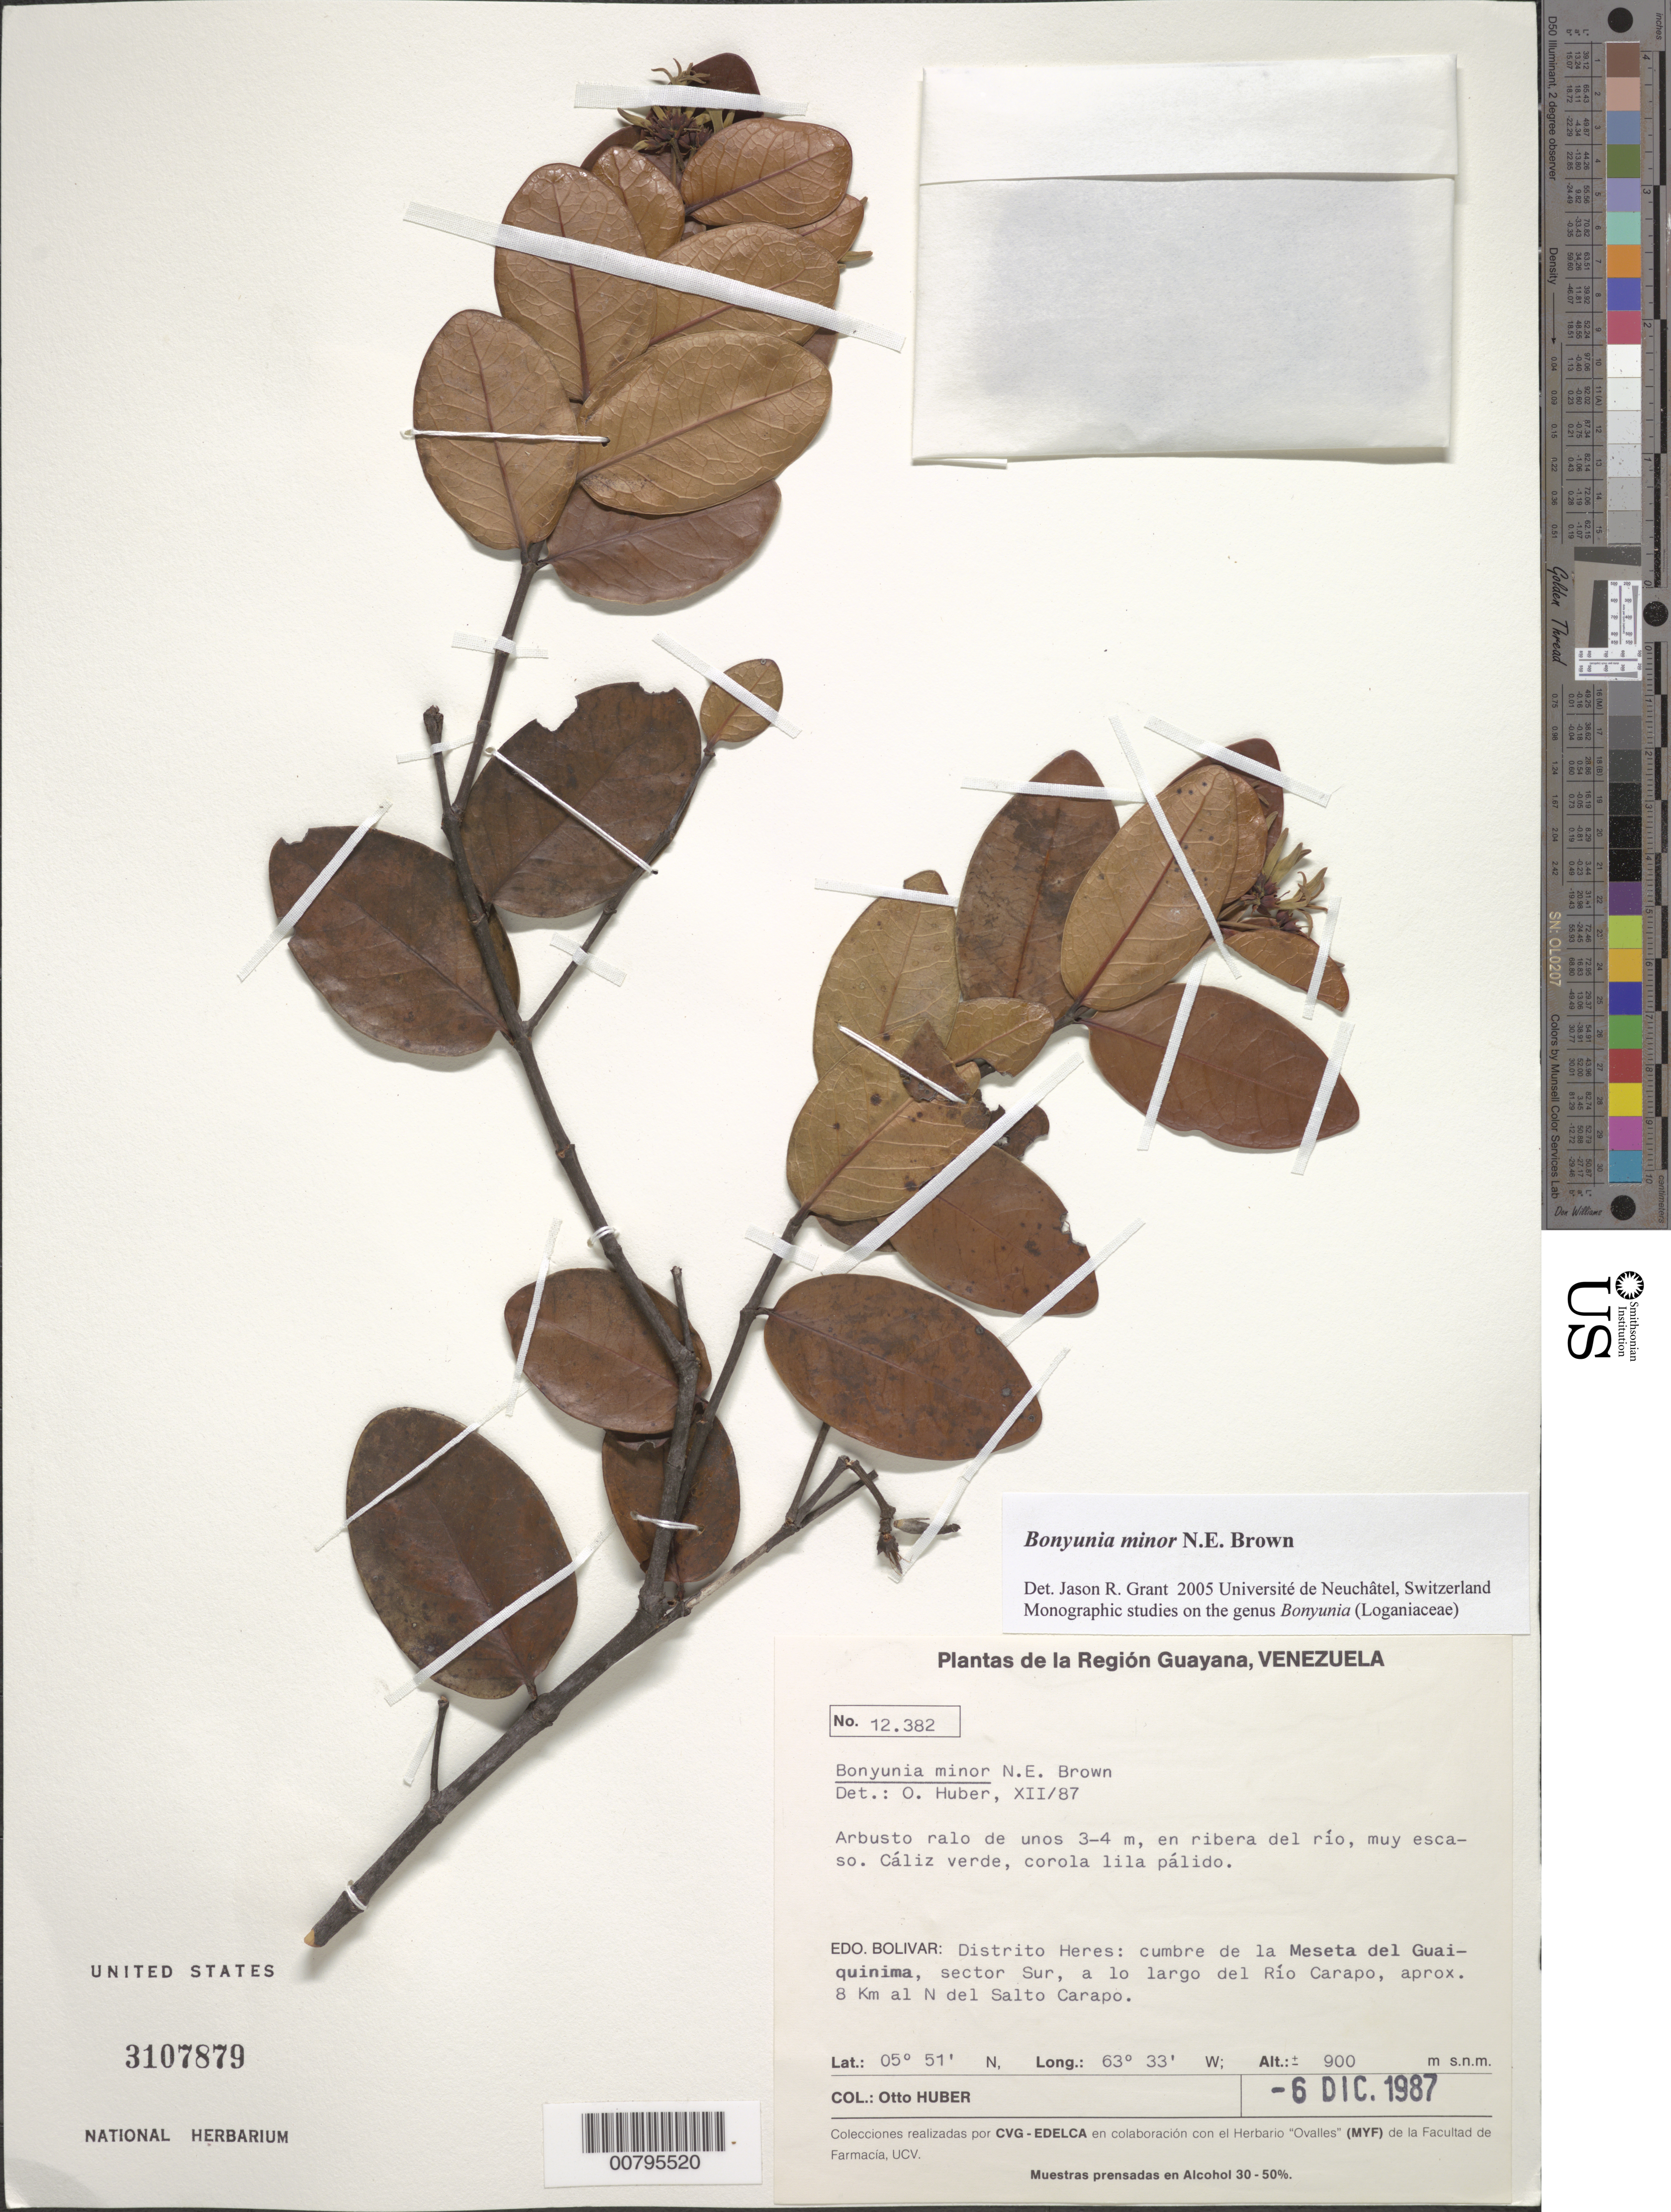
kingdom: Plantae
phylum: Tracheophyta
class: Magnoliopsida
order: Gentianales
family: Loganiaceae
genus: Bonyunia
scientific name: Bonyunia minor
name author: N.E. Br.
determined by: Huber, Otto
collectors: O. Huber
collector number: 12382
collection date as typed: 6-Dec-87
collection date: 1987-12-06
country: Venezuela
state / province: Bolívar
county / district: Heres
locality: Meseta del Gauiquinima, cumbre, sector Sur, a lo largo del Río Carapo, aprox 8 km al N del Salto Carapo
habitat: Ribera del rio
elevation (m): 900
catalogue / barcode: US 3107879